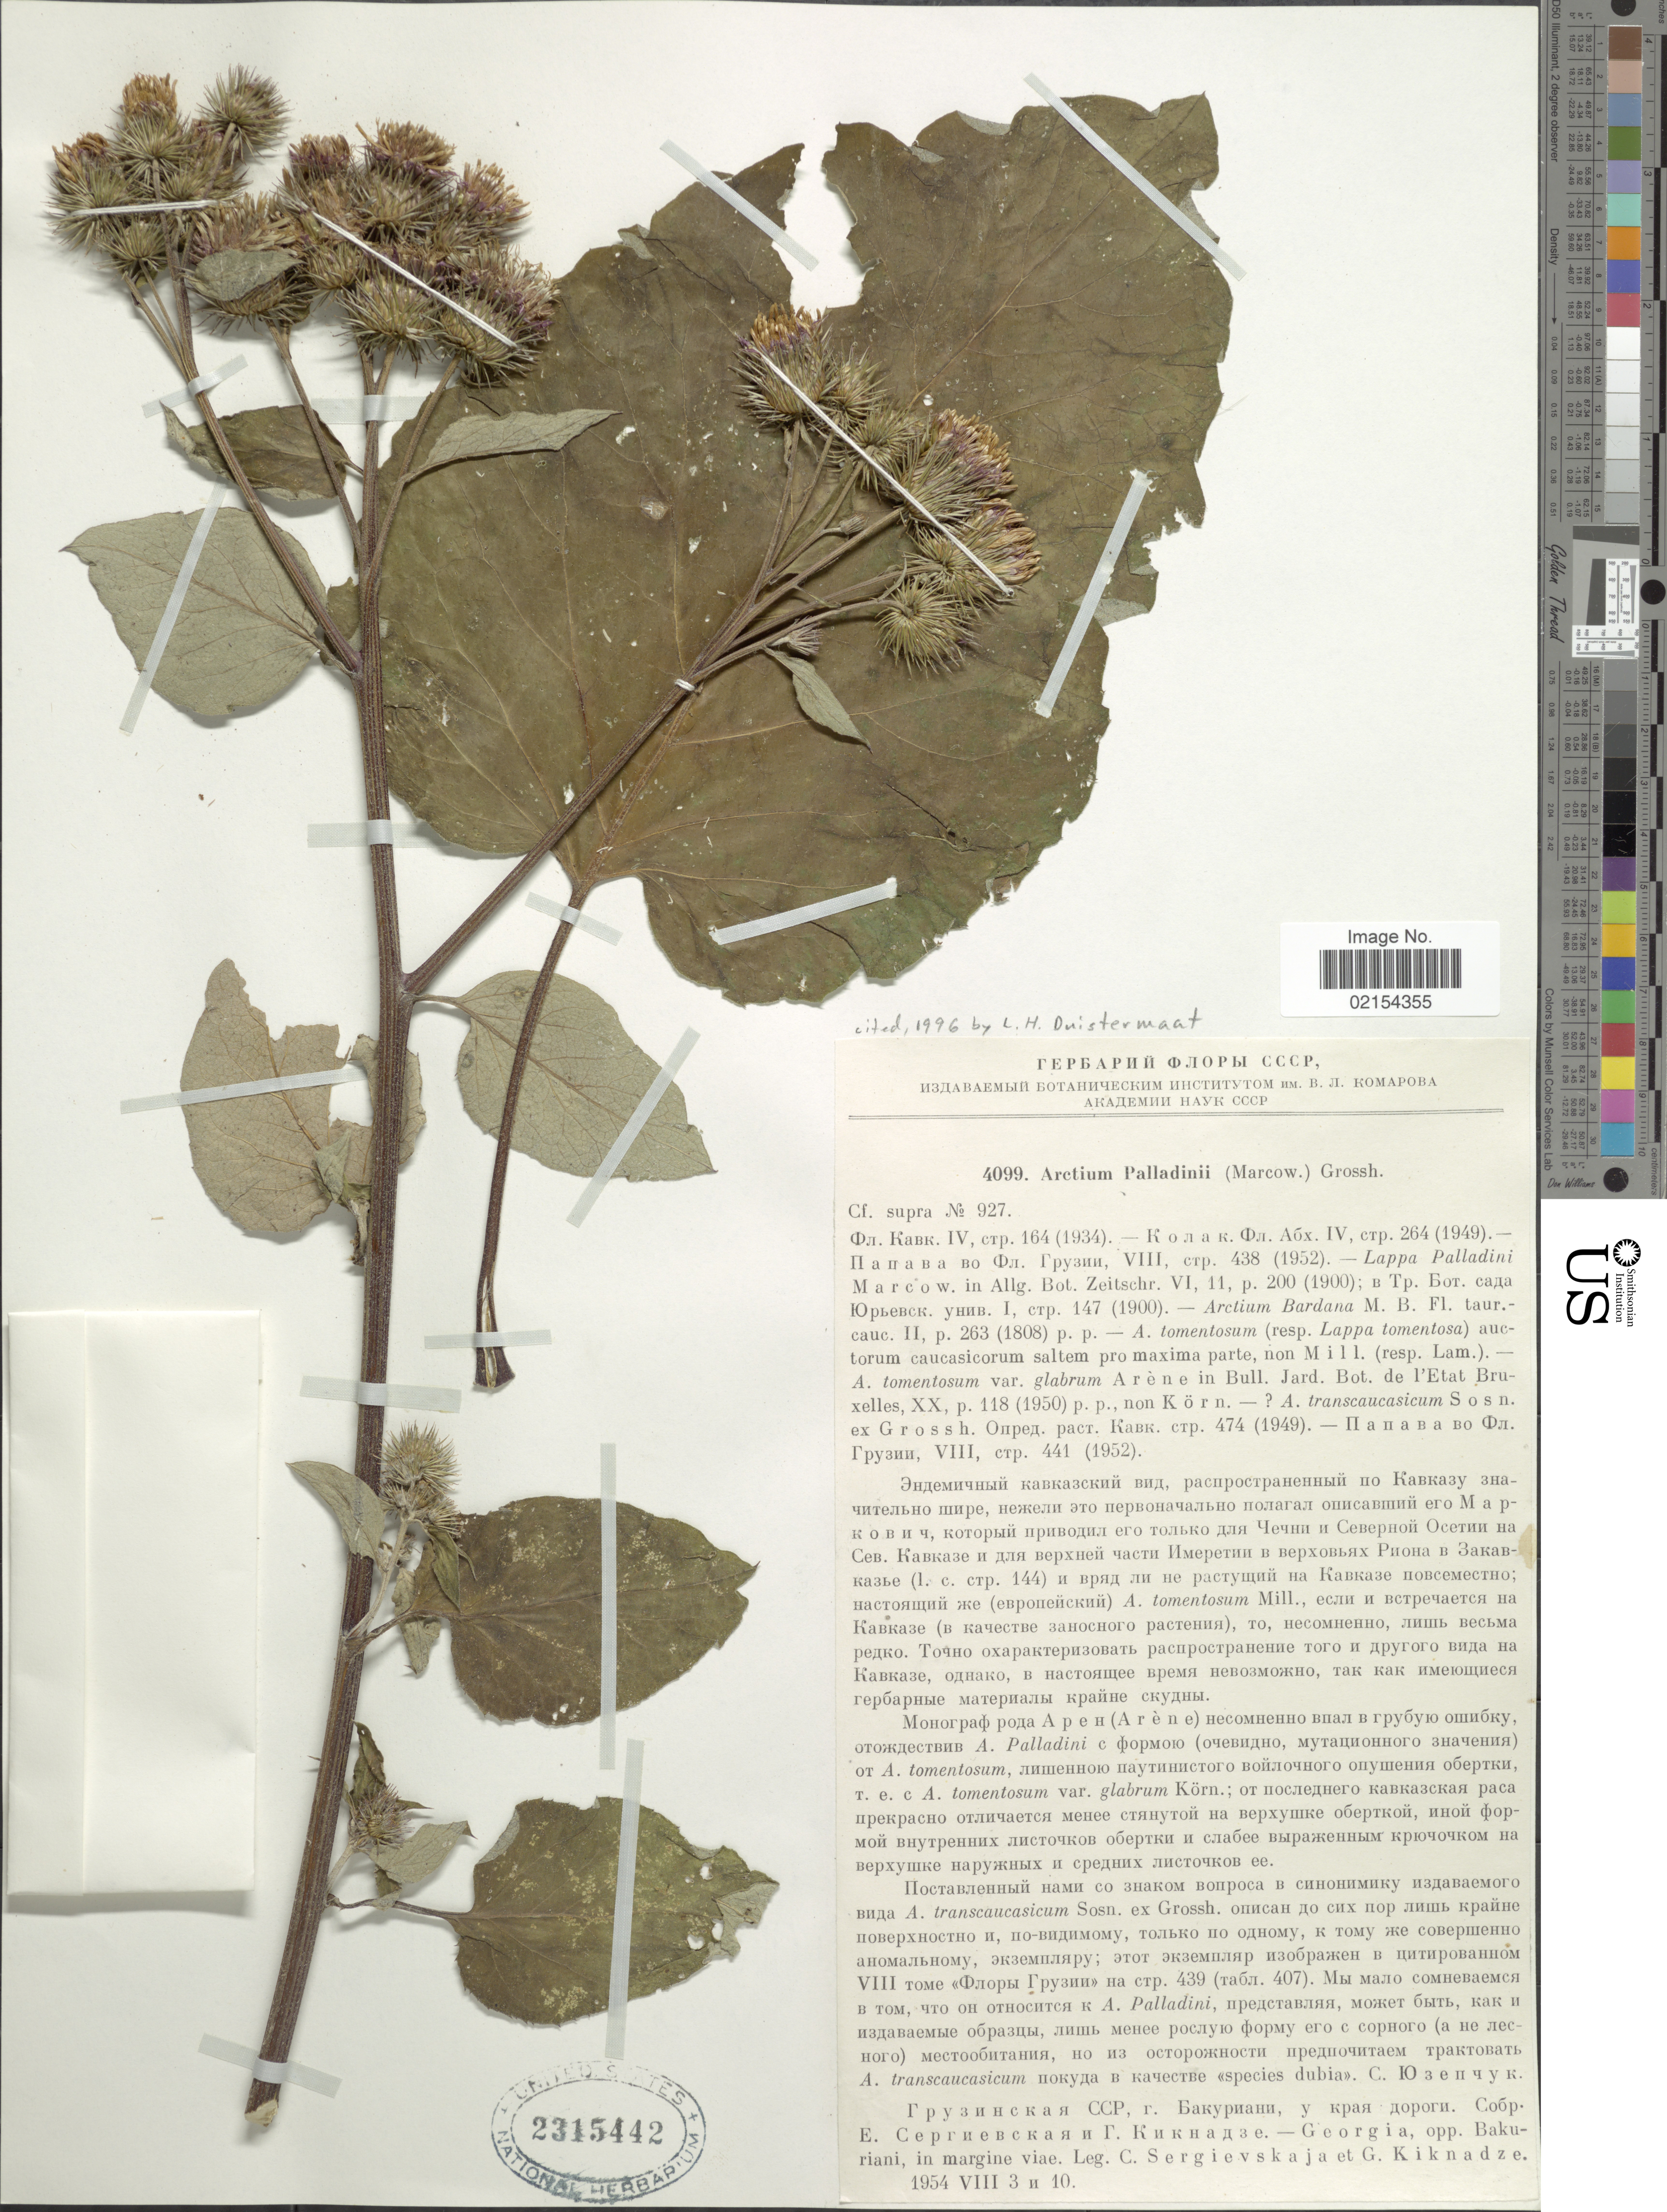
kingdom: Plantae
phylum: Tracheophyta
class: Magnoliopsida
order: Asterales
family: Asteraceae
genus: Arctium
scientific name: Arctium palladinii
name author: (Marcow.) Grossh.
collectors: C. Sergievskaya & G. Kiknadze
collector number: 4099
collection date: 1954-08-03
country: Georgia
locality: Georgia, opp. Bakuriani, in margine viae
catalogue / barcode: US 2315442